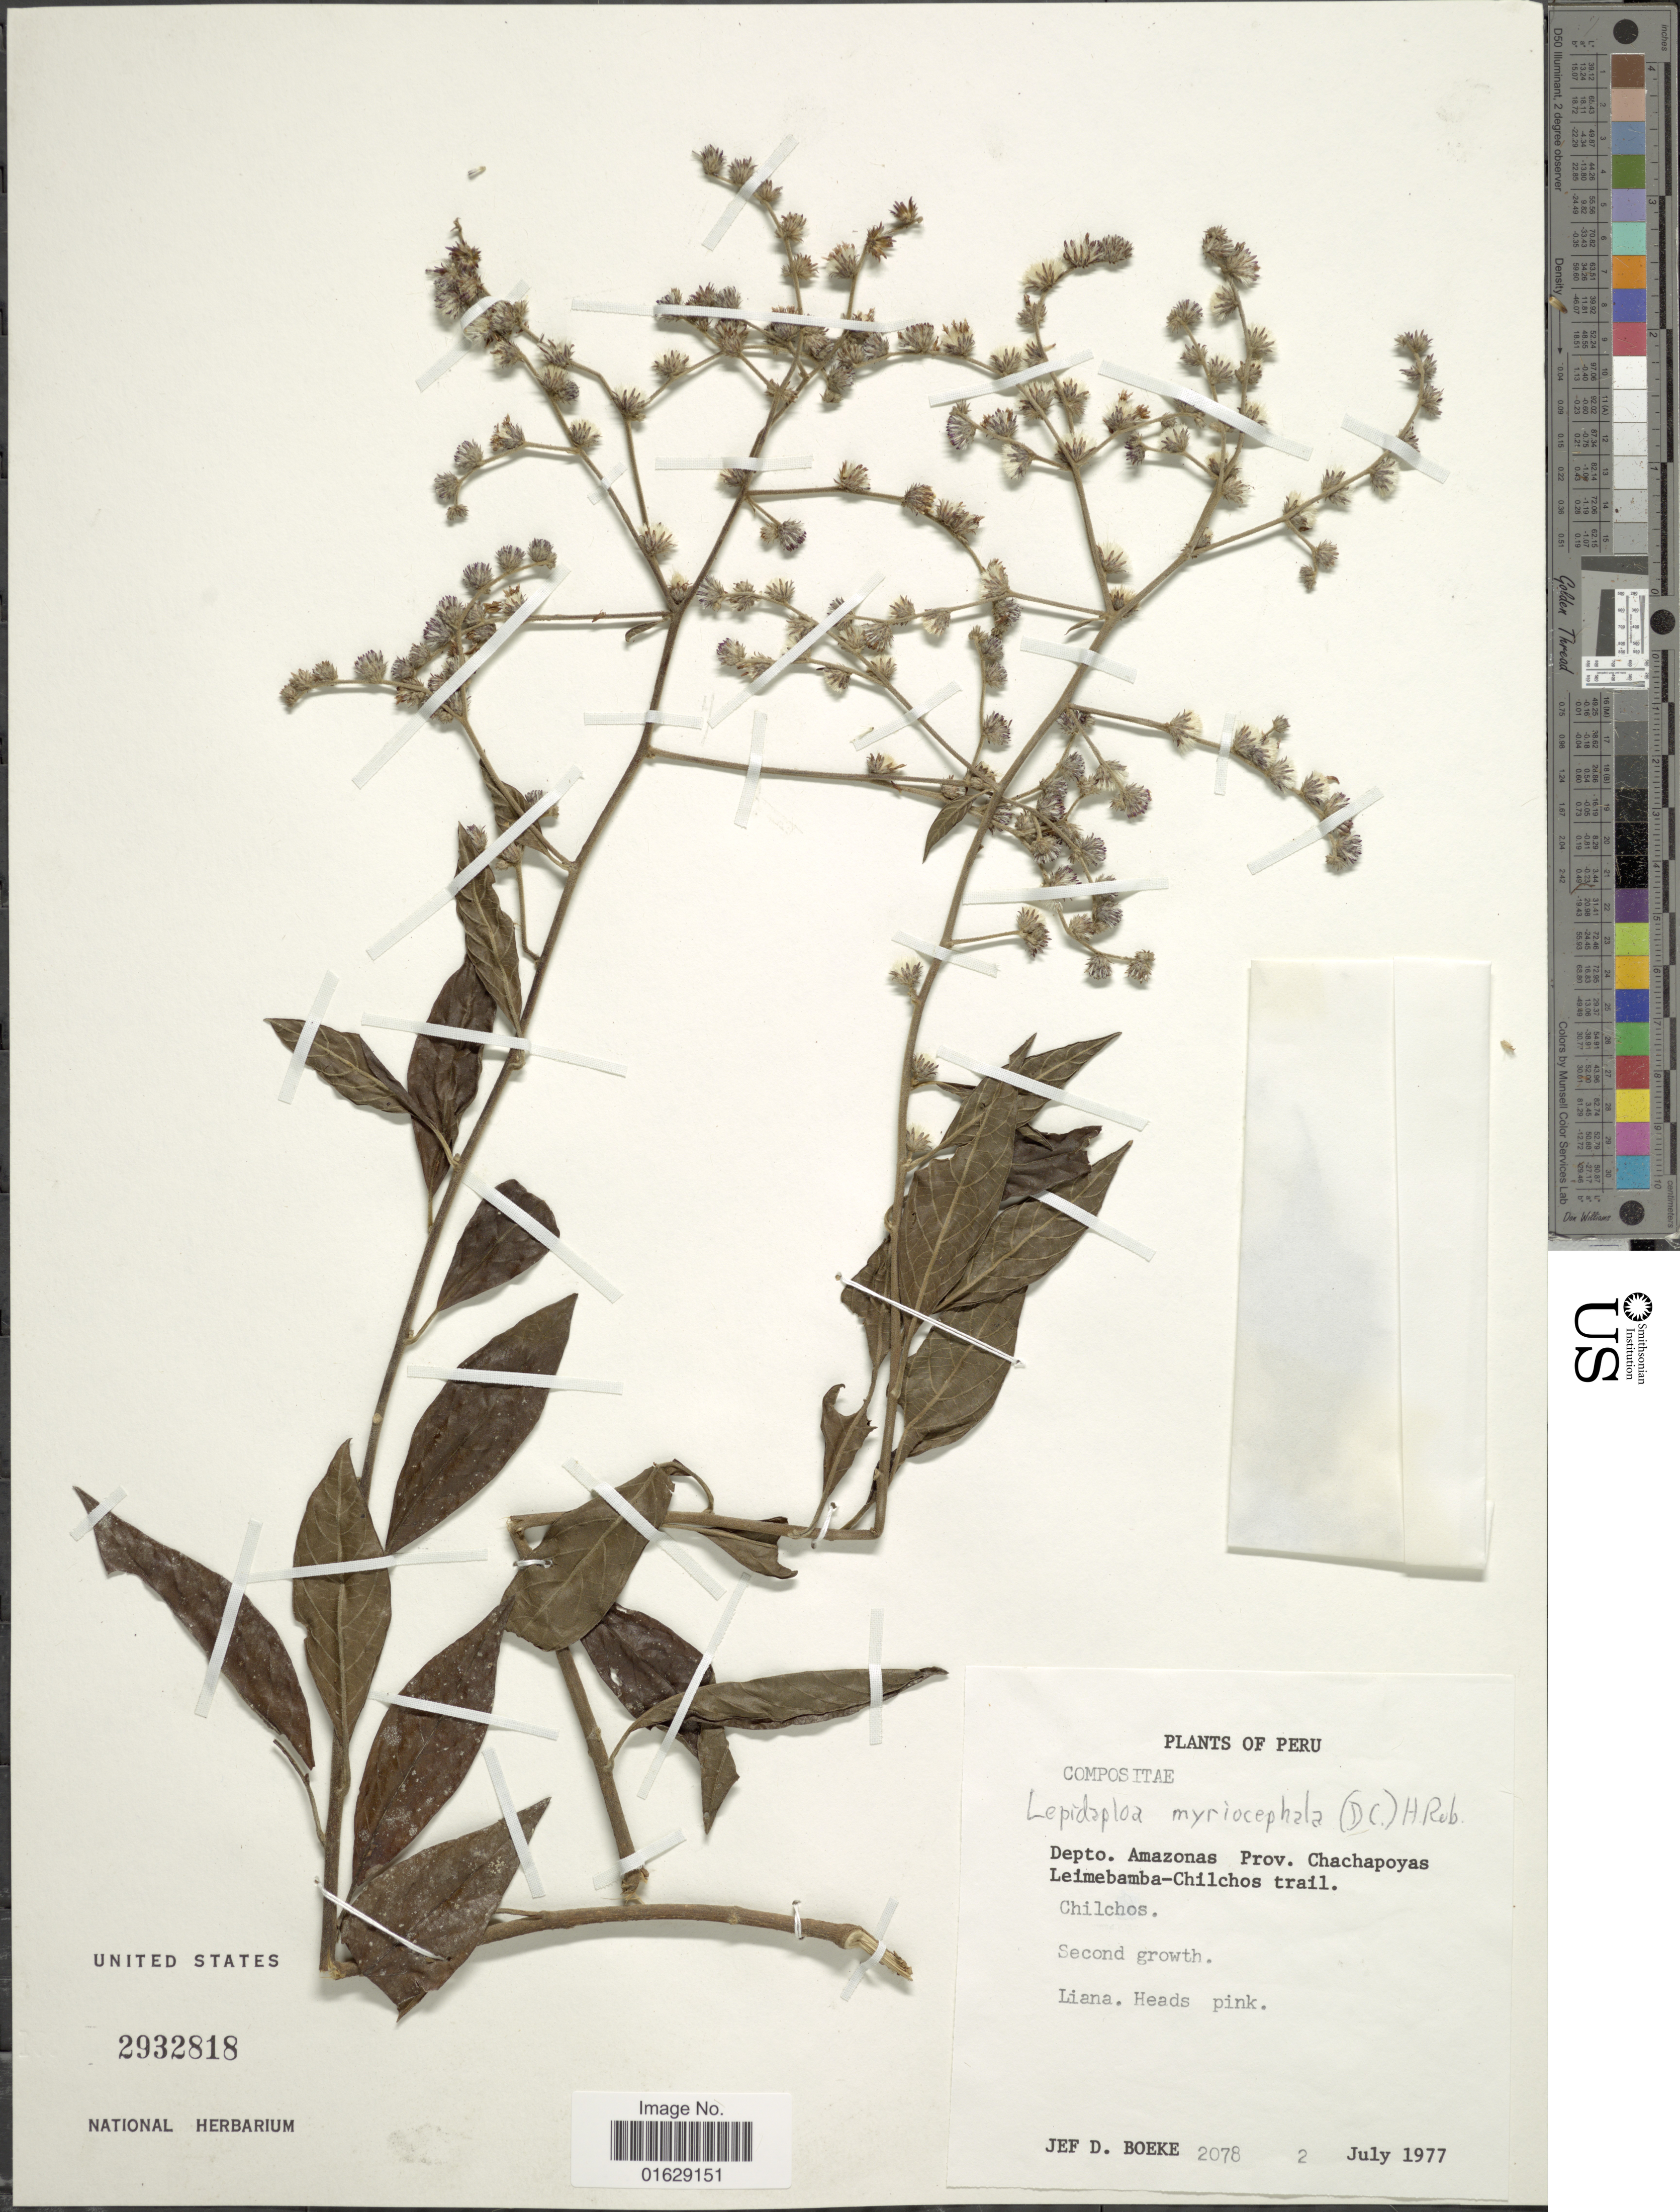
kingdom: Plantae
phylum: Tracheophyta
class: Magnoliopsida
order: Asterales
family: Asteraceae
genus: Lepidaploa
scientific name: Lepidaploa myriocephala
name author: (DC.) H. Rob.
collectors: J. D. Boeke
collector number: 2078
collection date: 1977-07-02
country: Peru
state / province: Amazonas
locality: Depto. Amazonas, Prov. Chachapoyas Leimebamba-Chilchos trail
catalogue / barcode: US 2932818